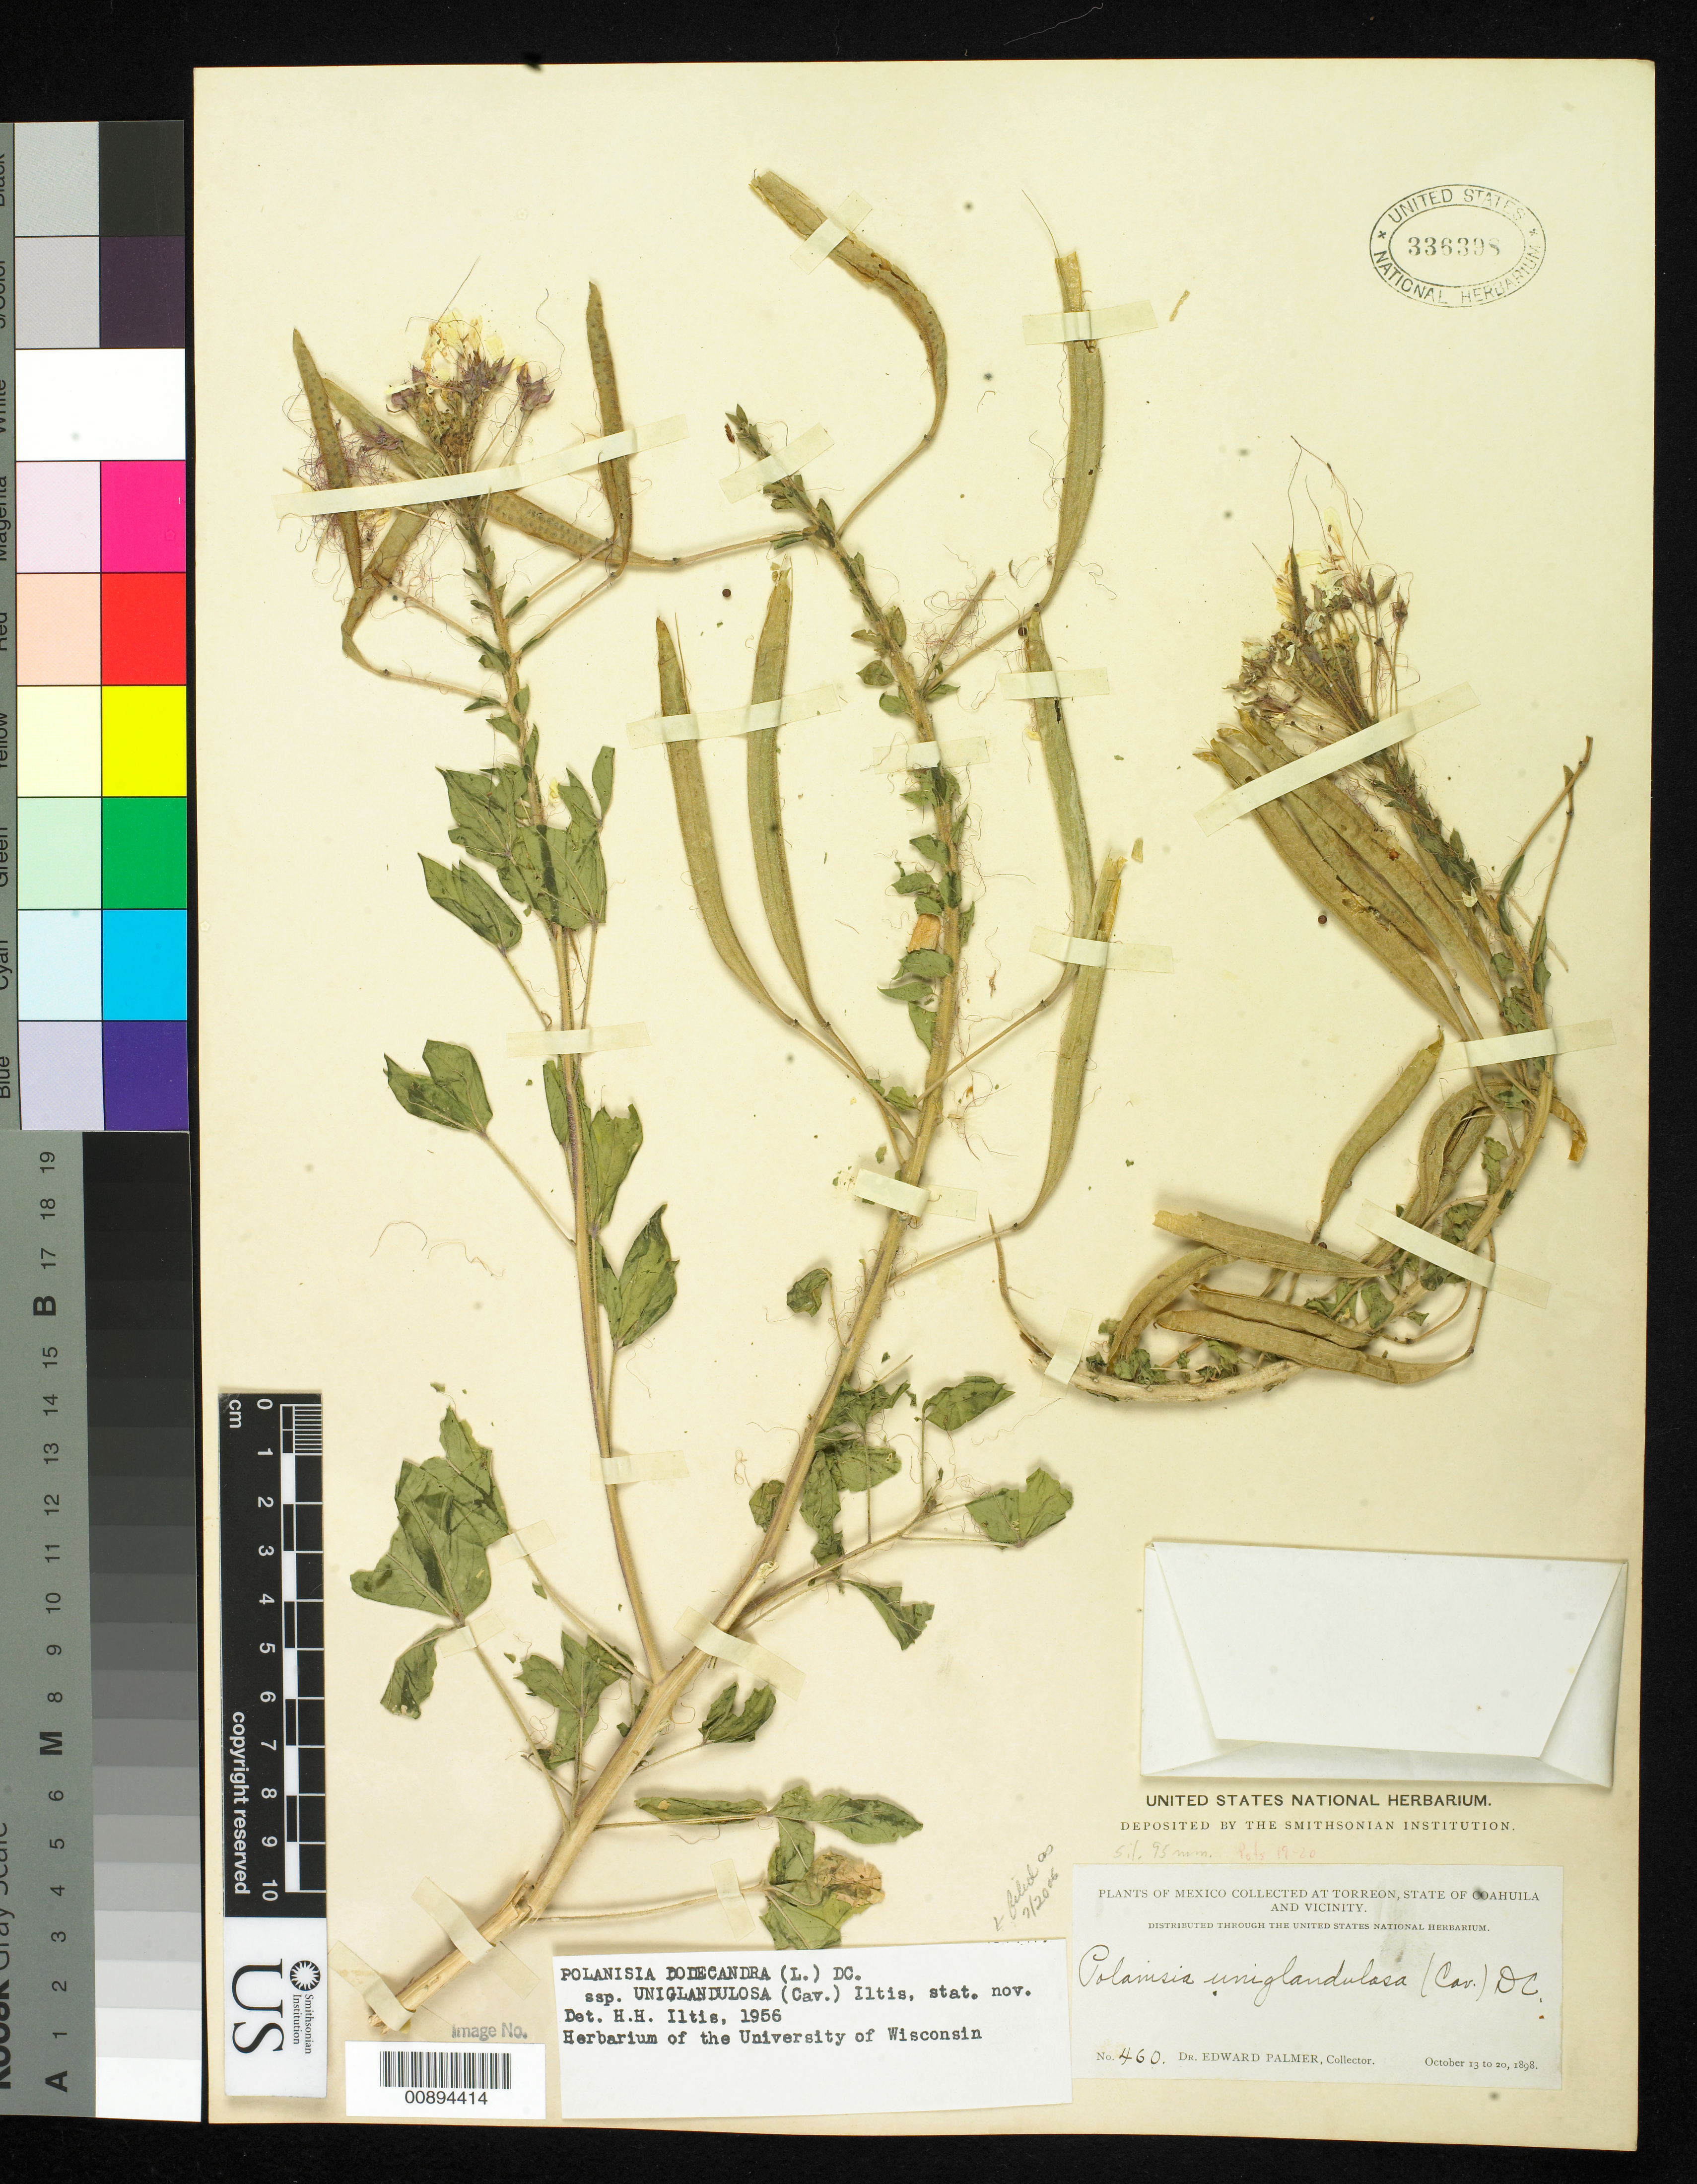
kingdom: Plantae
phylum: Tracheophyta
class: Magnoliopsida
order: Brassicales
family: Cleomaceae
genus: Polanisia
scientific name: Polanisia uniglandulosa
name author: (Cav.) DC.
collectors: E. Palmer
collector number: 460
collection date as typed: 13 Oct 1898 to 20 Oct 1898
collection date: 1898-10-13/1898-10-20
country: Mexico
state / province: Coahuila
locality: Torreon, Coahuila and vicinity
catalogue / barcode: US 336398